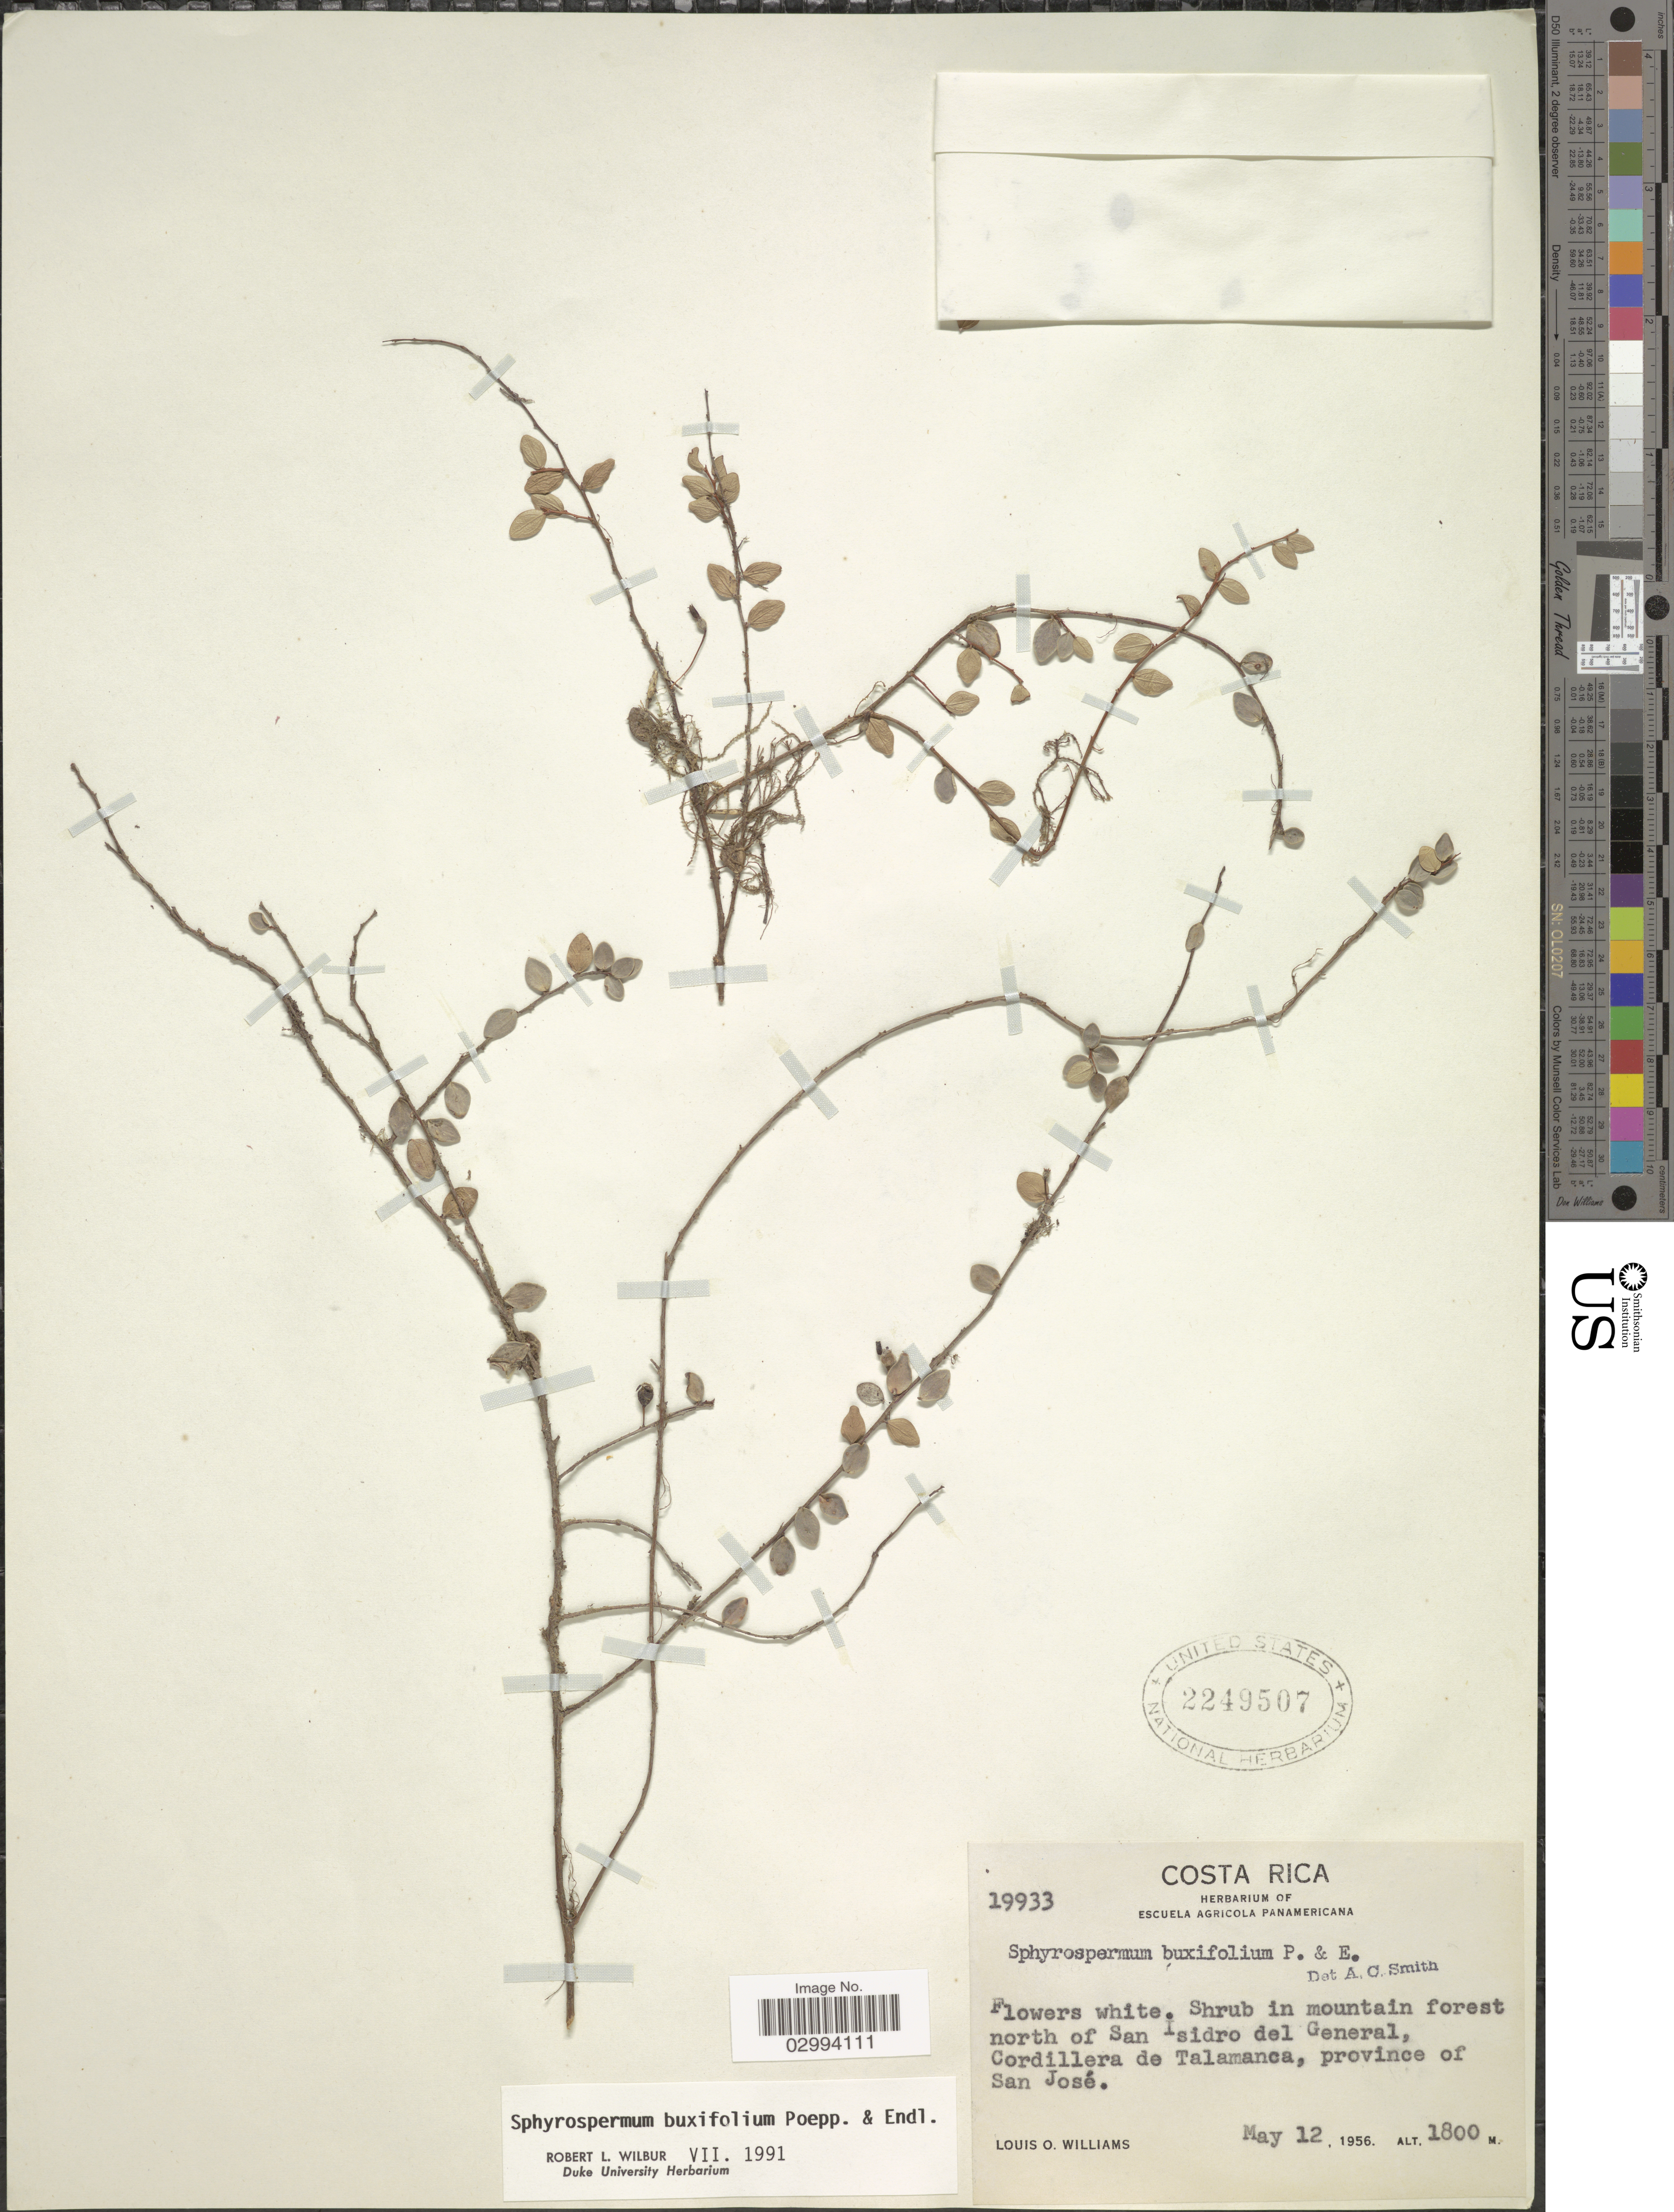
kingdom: Plantae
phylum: Tracheophyta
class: Magnoliopsida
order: Ericales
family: Ericaceae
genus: Sphyrospermum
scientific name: Sphyrospermum buxifolium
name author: Poepp. & Endl.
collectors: L. O. Williams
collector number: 19933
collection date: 1956-05-12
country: Costa Rica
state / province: San José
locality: Shrub in mountain forest north of San Isidro del General, Cordillera de Talamanca.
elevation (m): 1800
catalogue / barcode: US 2249507